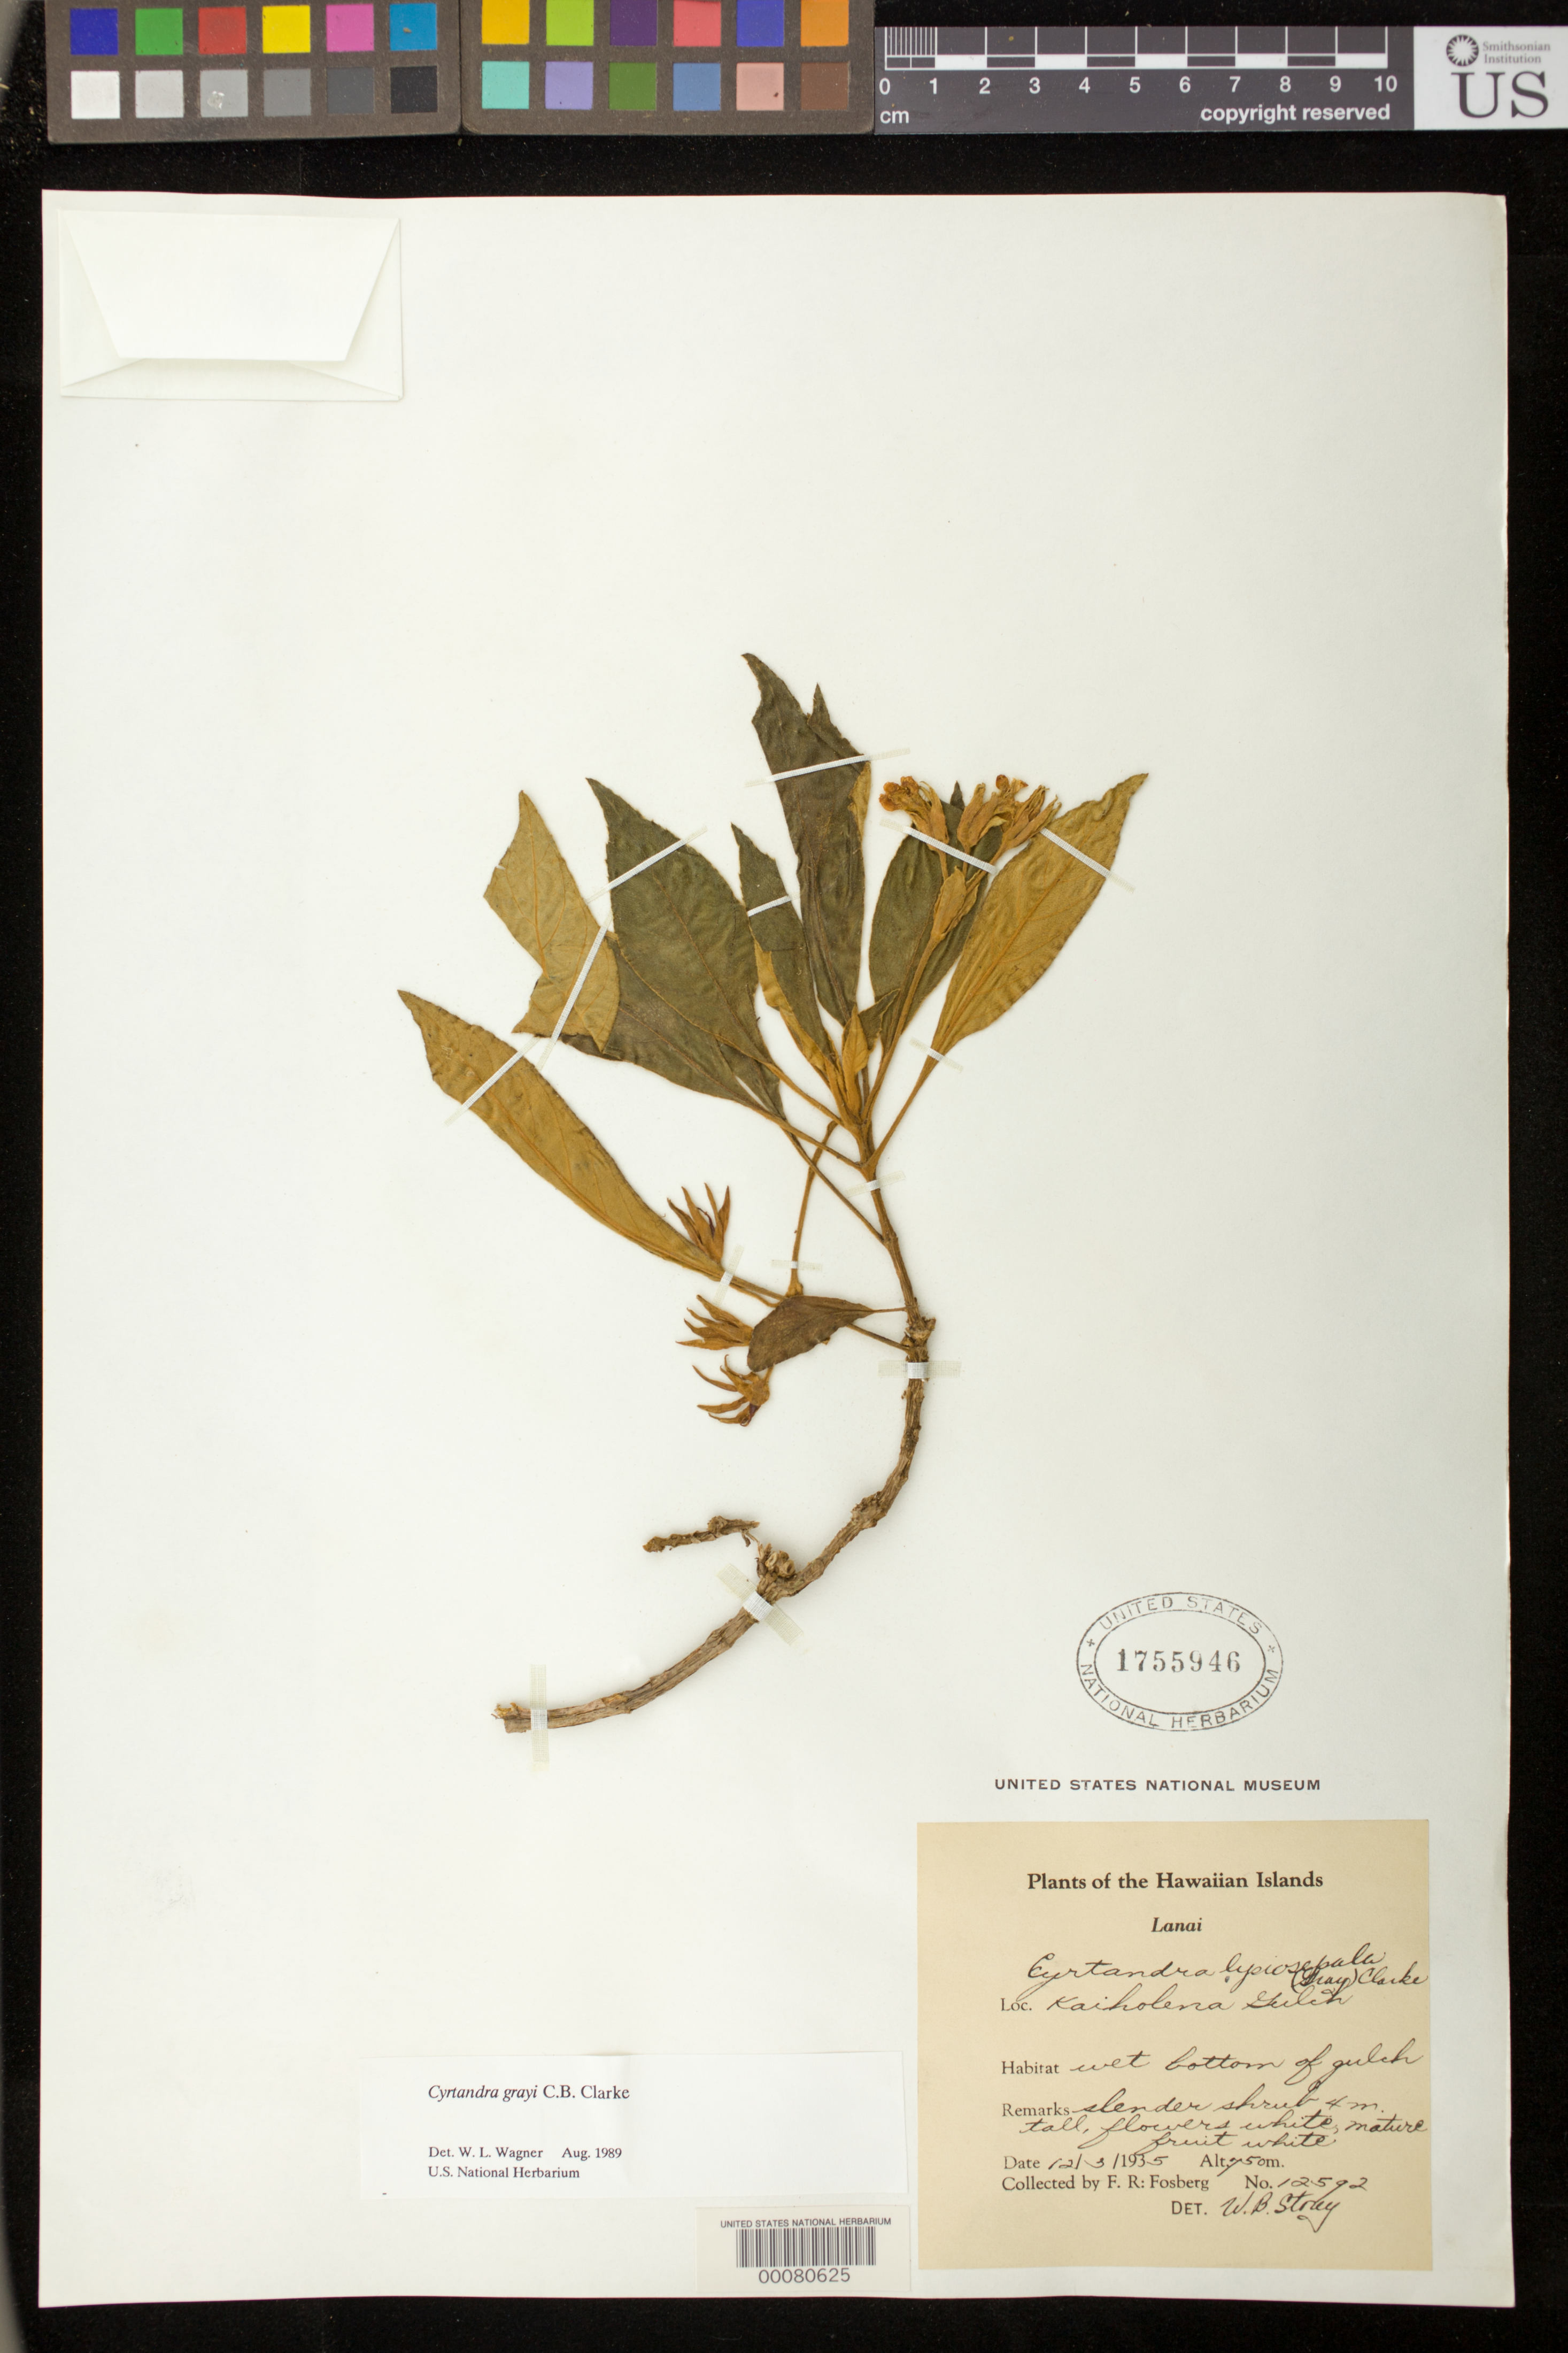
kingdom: Plantae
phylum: Tracheophyta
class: Magnoliopsida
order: Lamiales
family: Gesneriaceae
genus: Cyrtandra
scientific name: Cyrtandra grayi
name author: C.B. Clarke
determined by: Storey, W. B.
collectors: F. R. Fosberg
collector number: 12592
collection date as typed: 03 Dec 1935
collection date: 1935-12-03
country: United States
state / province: Hawaii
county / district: Maui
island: Lana'i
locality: Kaiholena gulch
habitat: Wet bottom of gulch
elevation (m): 750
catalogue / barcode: US 1755946